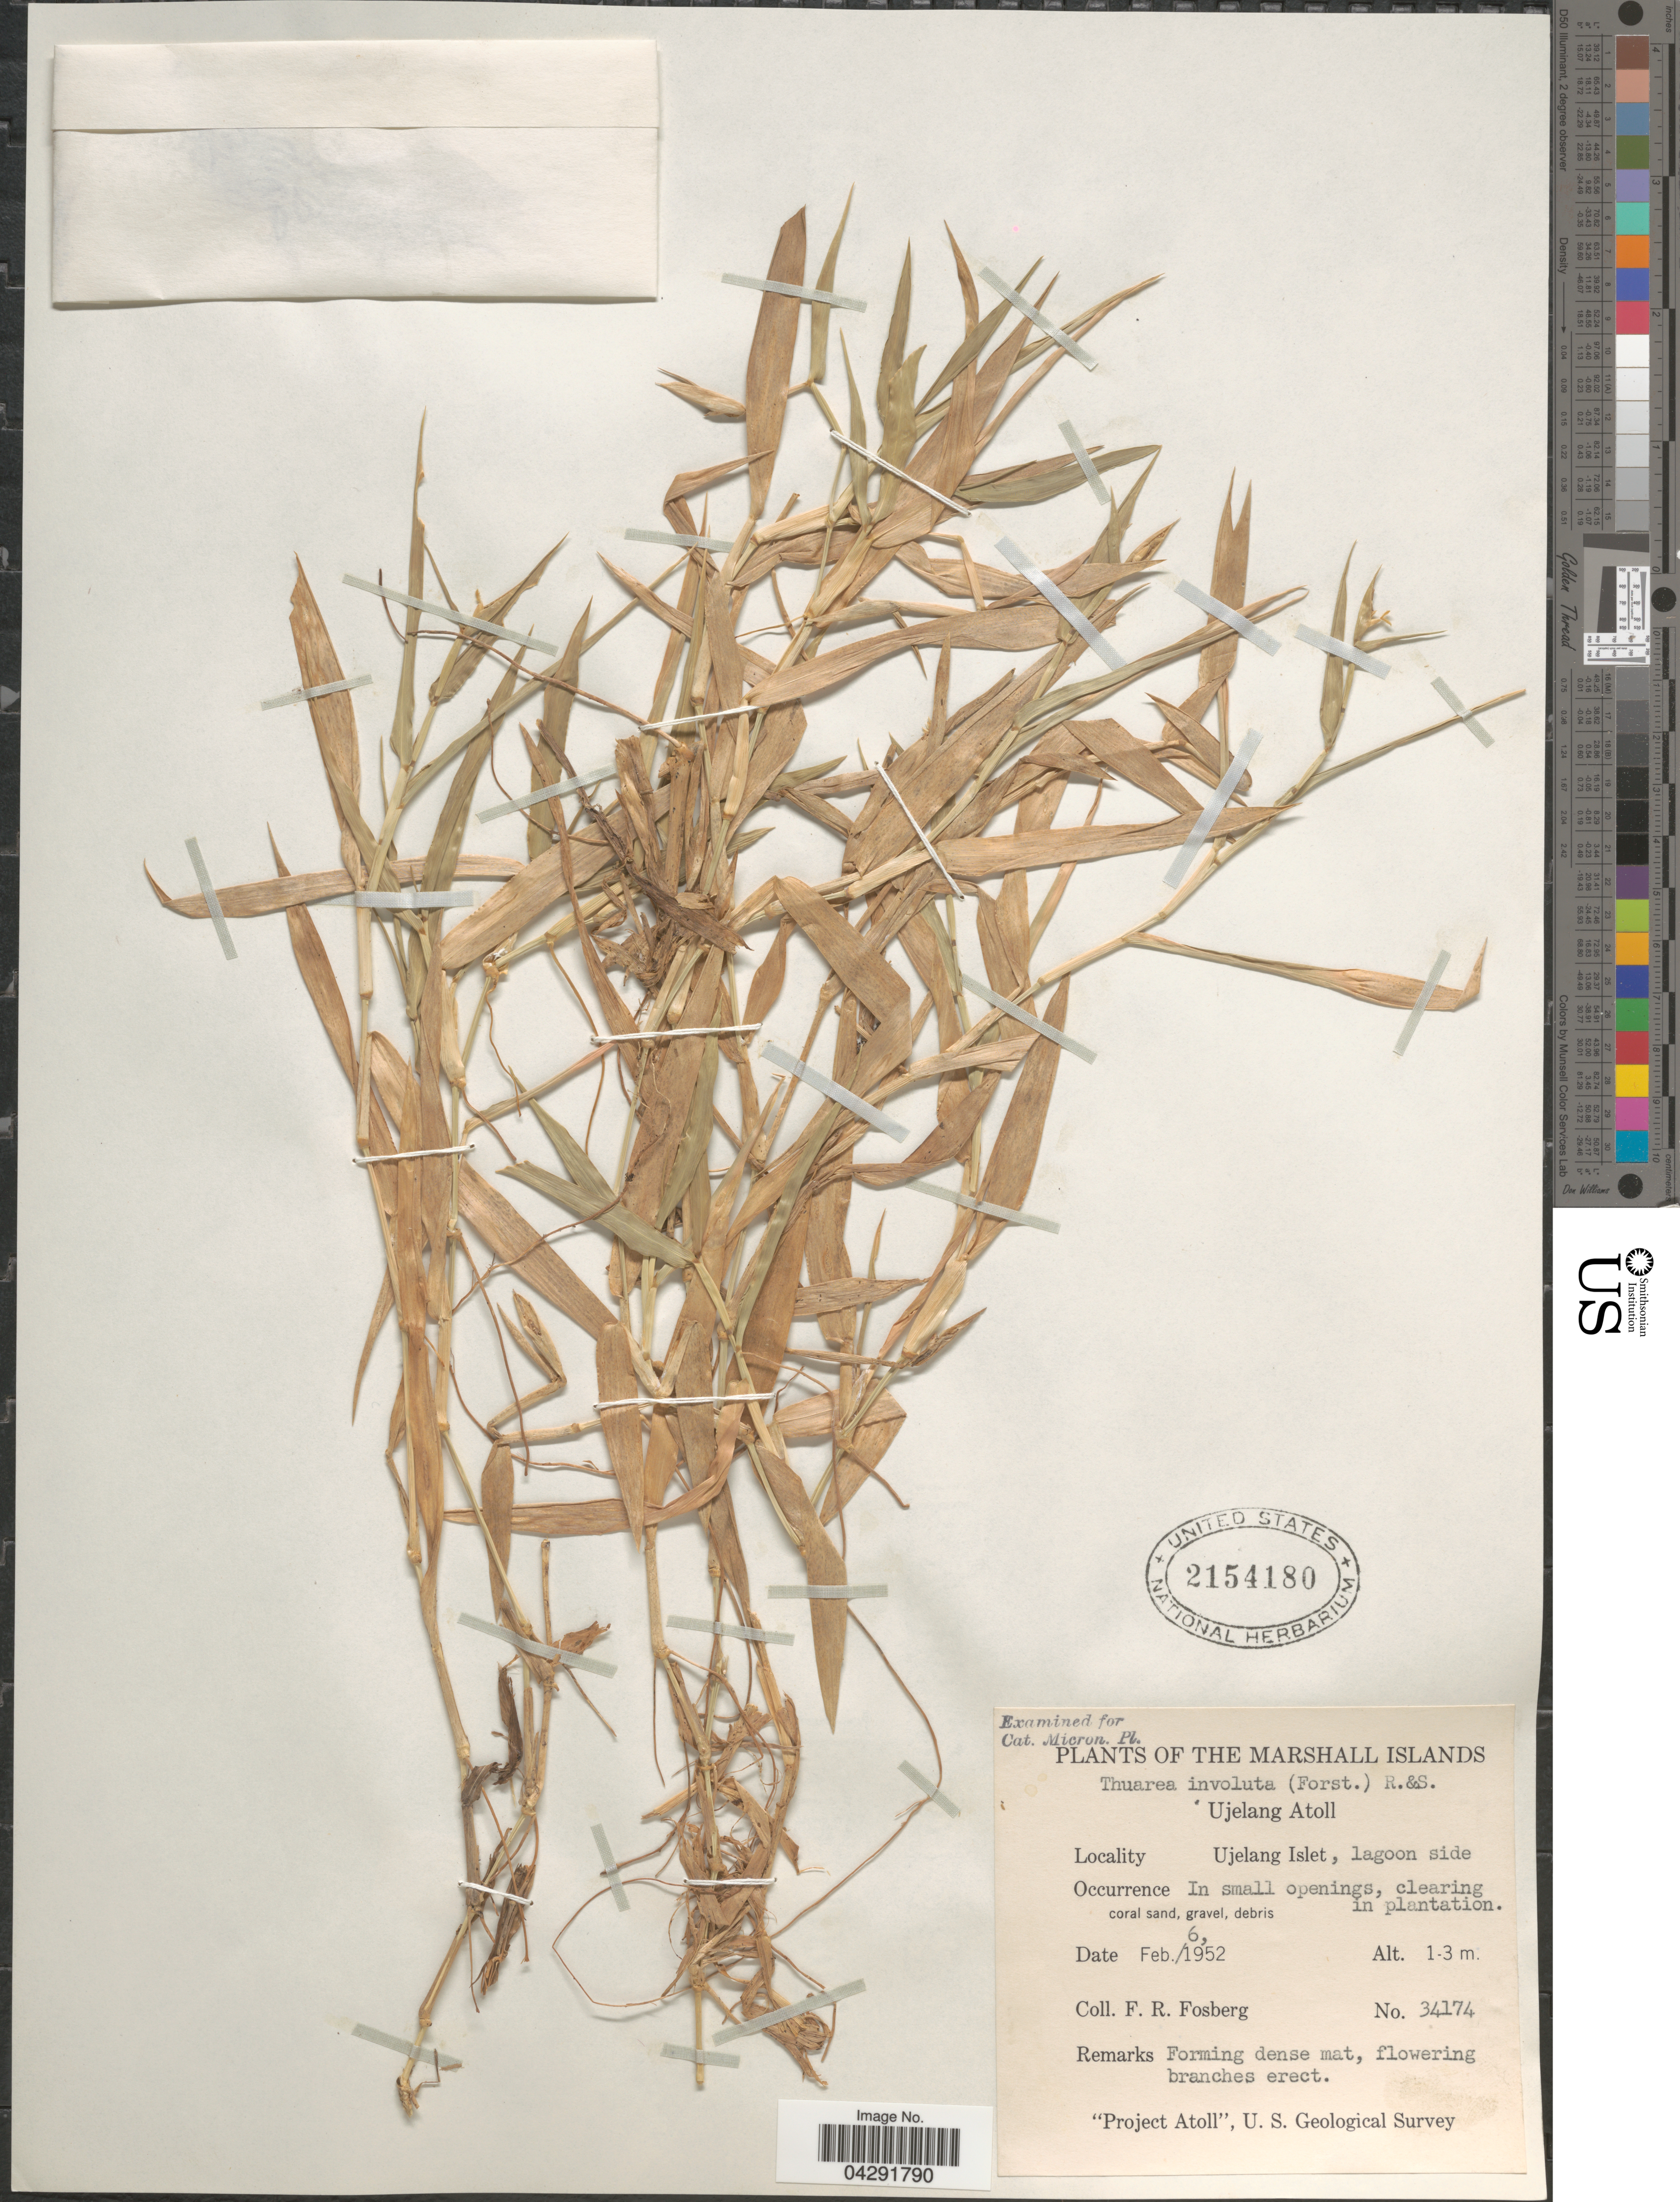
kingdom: Plantae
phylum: Tracheophyta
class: Liliopsida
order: Poales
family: Poaceae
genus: Thuarea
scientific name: Thuarea involuta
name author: (G. Forst.) R. Br. ex Sm.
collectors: F. R. Fosberg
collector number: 34174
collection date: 1952-02-06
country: Marshall Islands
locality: Ujelang Atoll. Ujelang Islet, lagoon side. In small openings, clearing in plantation. "Project Atoll", U. S. Geological Survey.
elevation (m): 1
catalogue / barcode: US 2154180